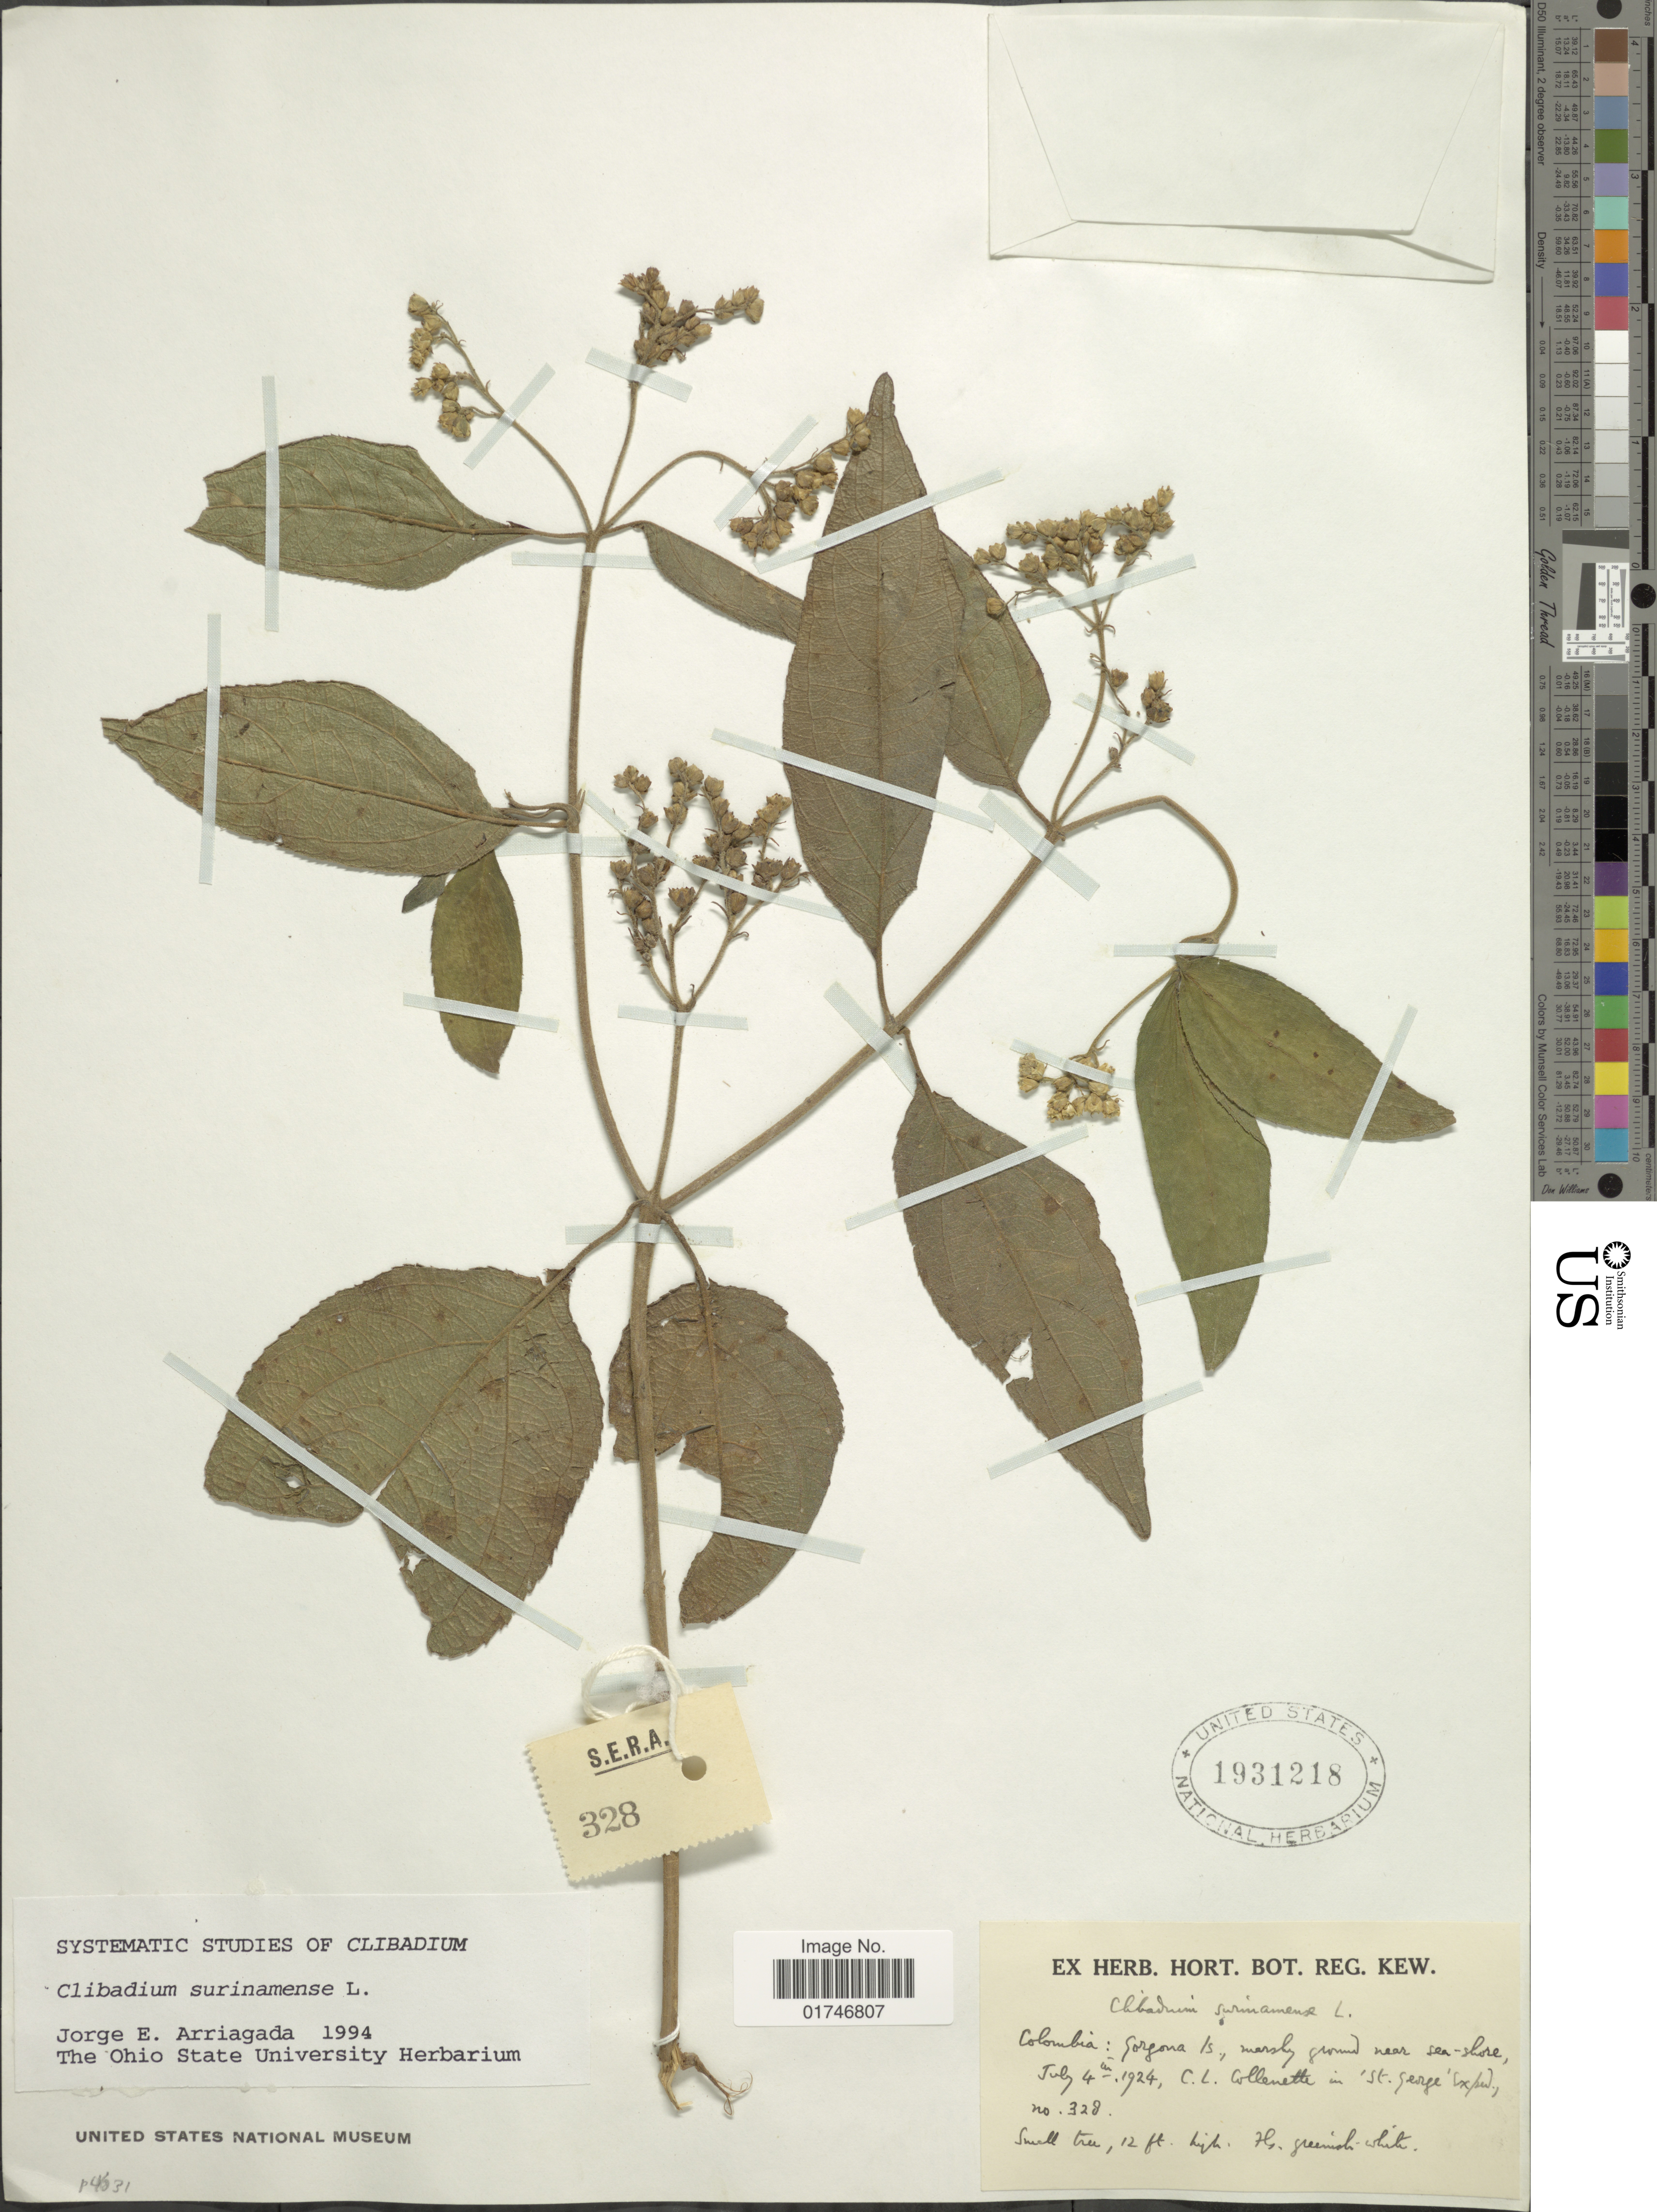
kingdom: Plantae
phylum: Tracheophyta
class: Magnoliopsida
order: Asterales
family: Asteraceae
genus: Clibadium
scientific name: Clibadium surinamense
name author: L.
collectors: C. Collenette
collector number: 328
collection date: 1924-07-04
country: Colombia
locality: Colombia: Gorgona Is., marshy ground near sea-shore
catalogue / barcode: US 1931218